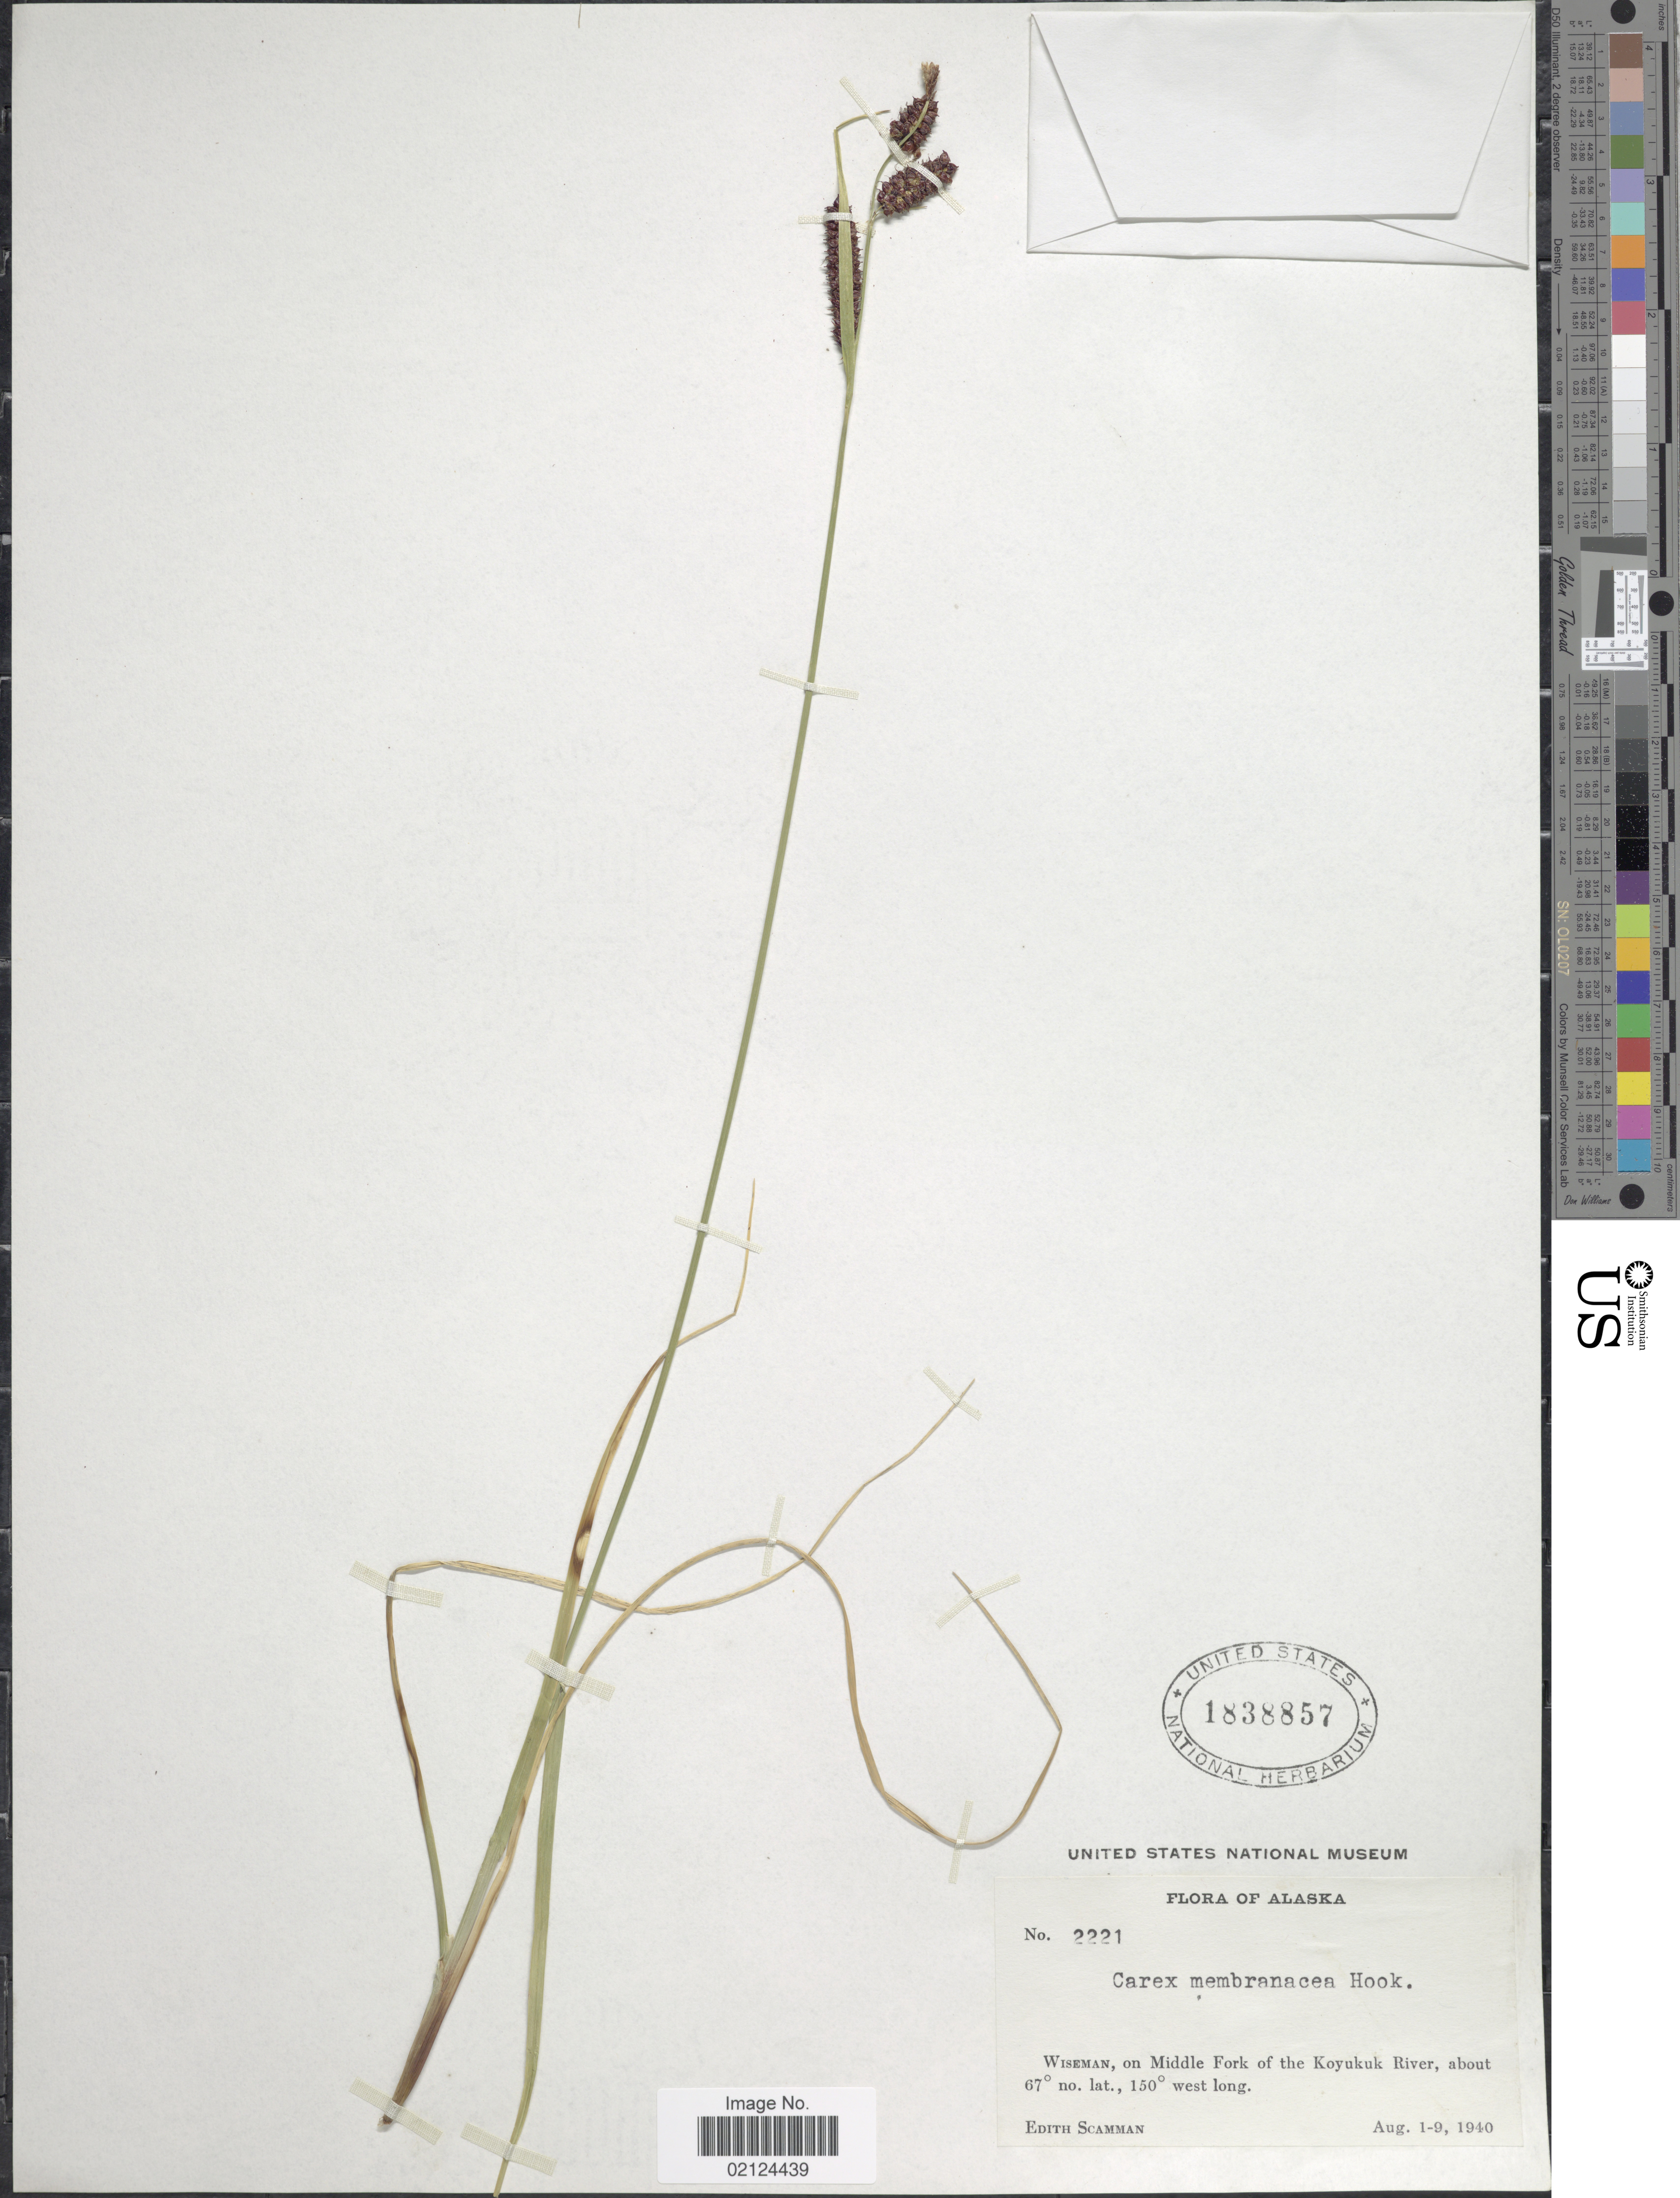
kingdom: Plantae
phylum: Tracheophyta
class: Liliopsida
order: Poales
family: Cyperaceae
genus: Carex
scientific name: Carex membranacea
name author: Hook.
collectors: E. Scamman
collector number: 2221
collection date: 1940-08-01/1940-08-09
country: United States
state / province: Alaska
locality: Wiseman, on Middle Fork of the Koyukuk River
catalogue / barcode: US 1838857